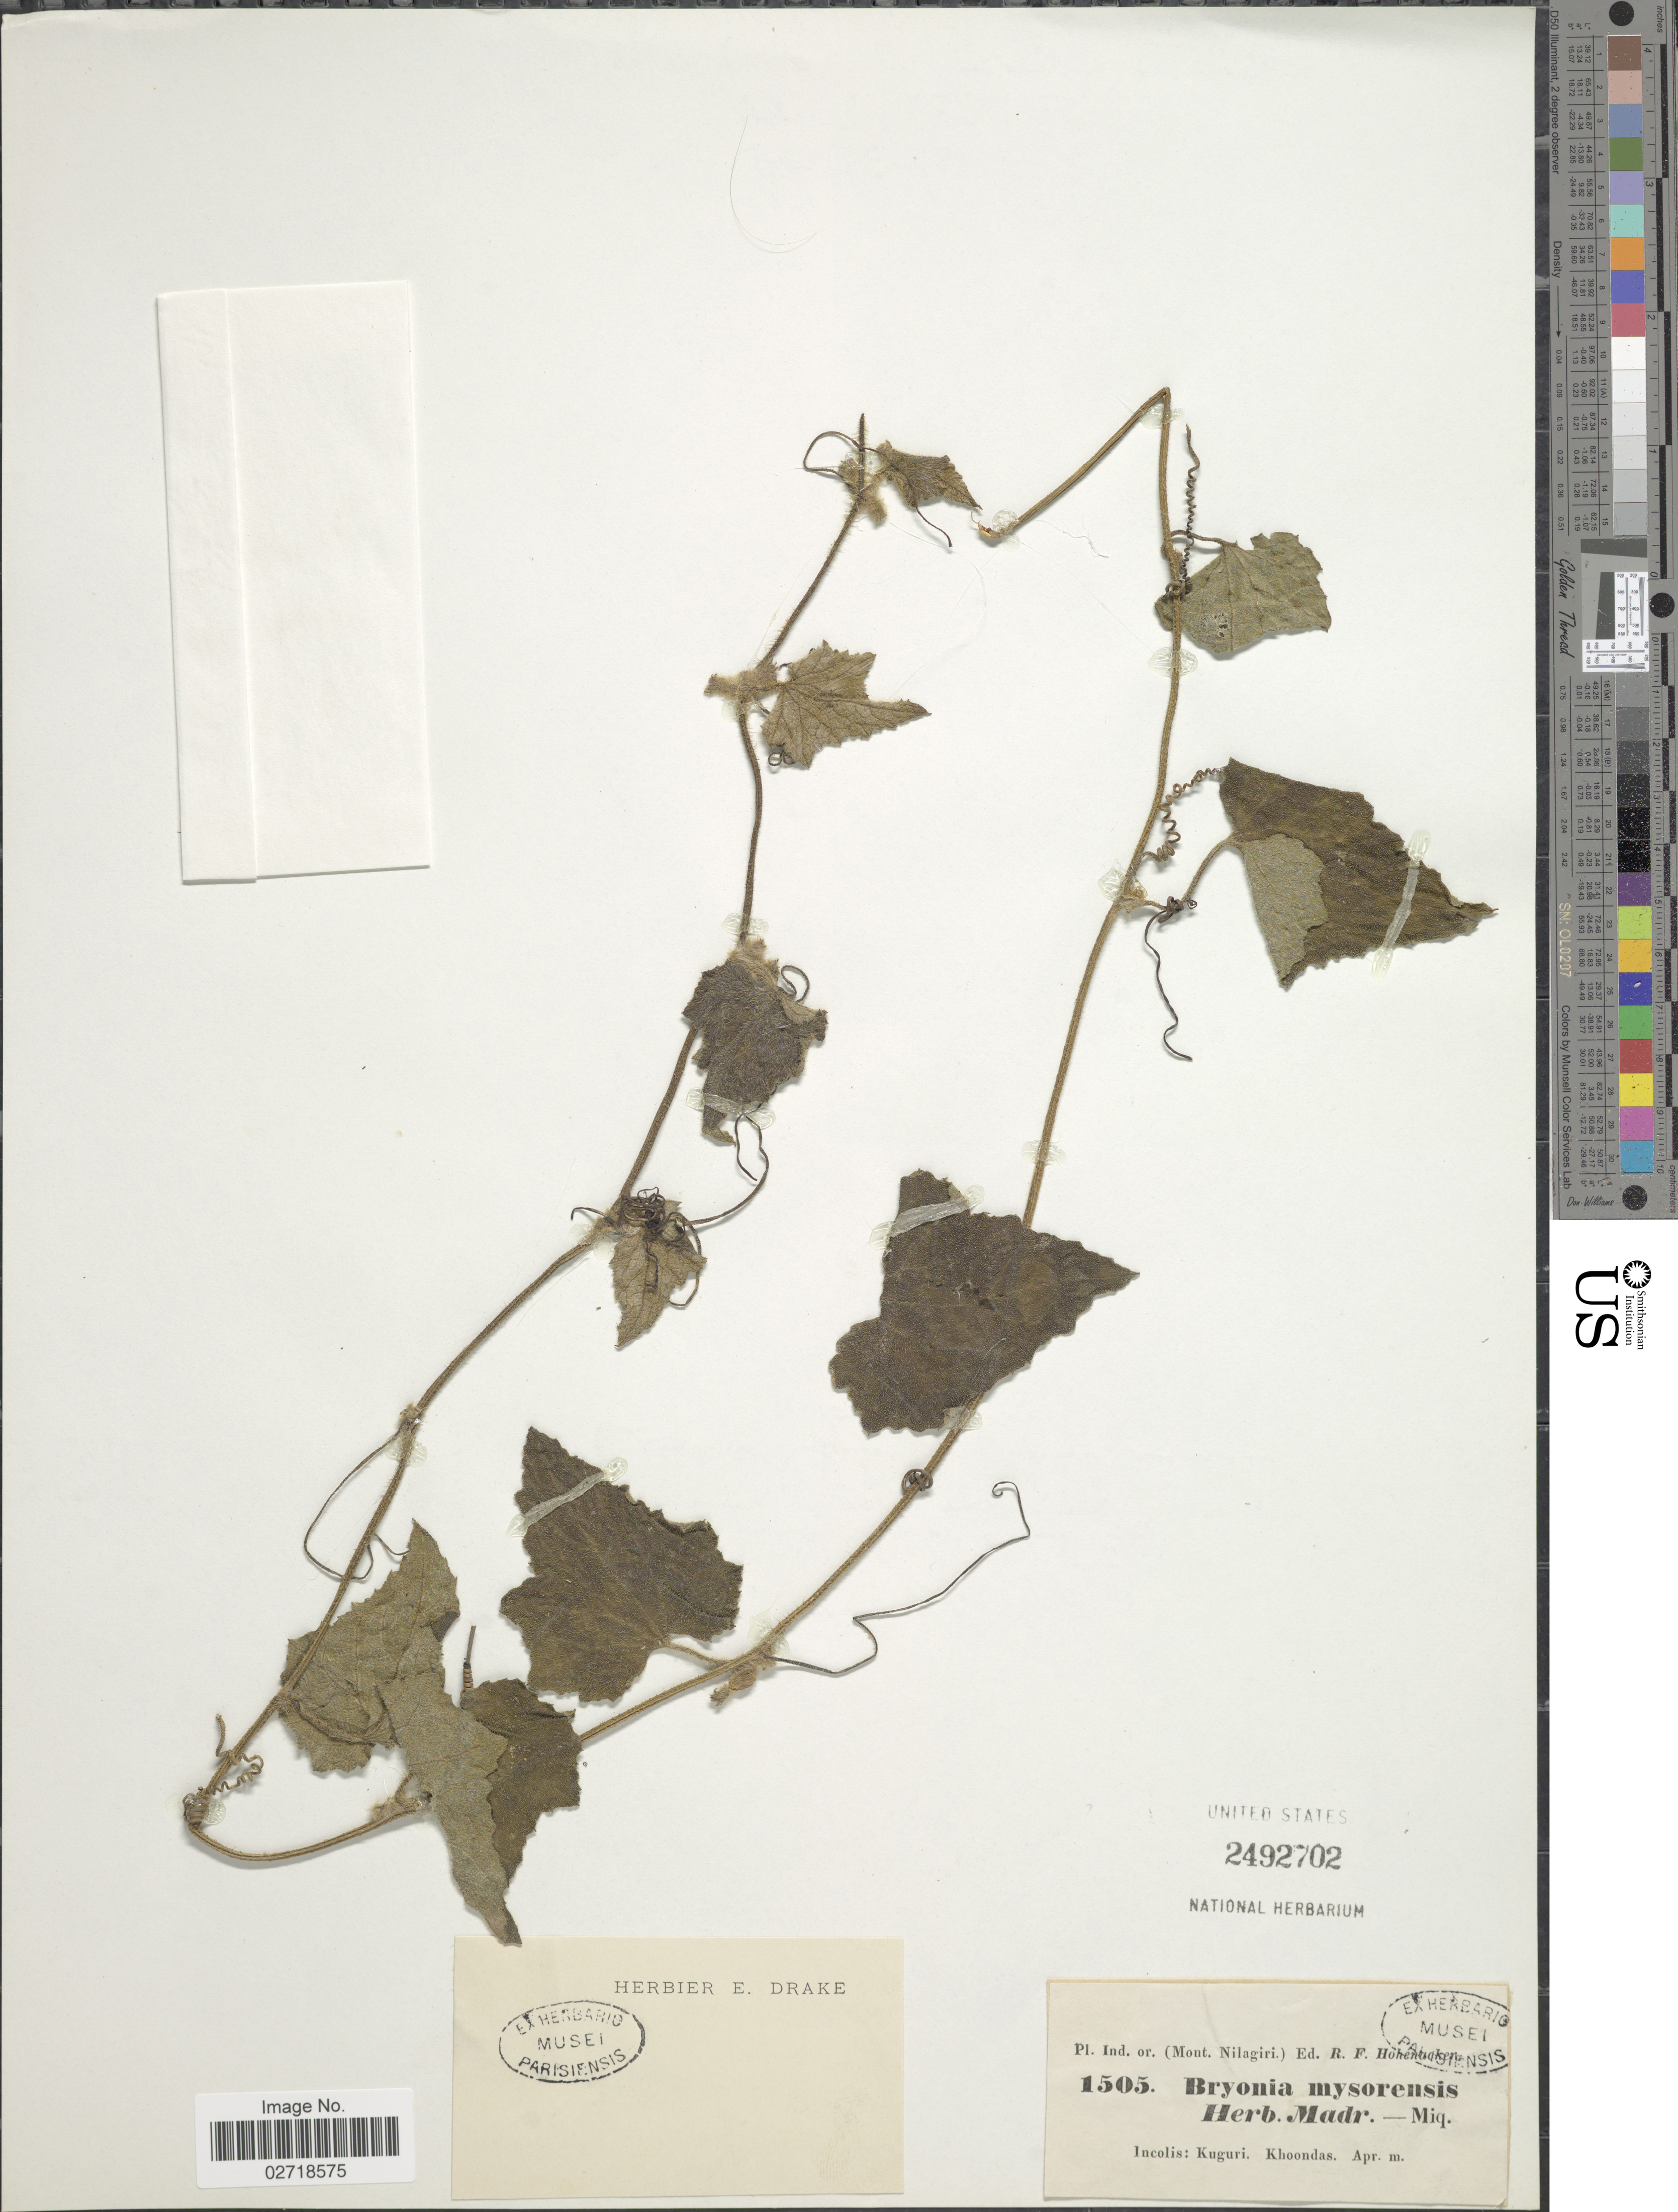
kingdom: Plantae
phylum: Tracheophyta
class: Magnoliopsida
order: Cucurbitales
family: Cucurbitaceae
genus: Zehneria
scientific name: Zehneria maysorensis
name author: (Wight & Arn.) Arn.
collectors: R. F. Hohenacker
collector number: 1505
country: India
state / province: Tamil Nadu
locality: Pl. Ind. or. (Mont. Nilagiri), Incolis: Kuguri, Khoondas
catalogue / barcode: US 2492702